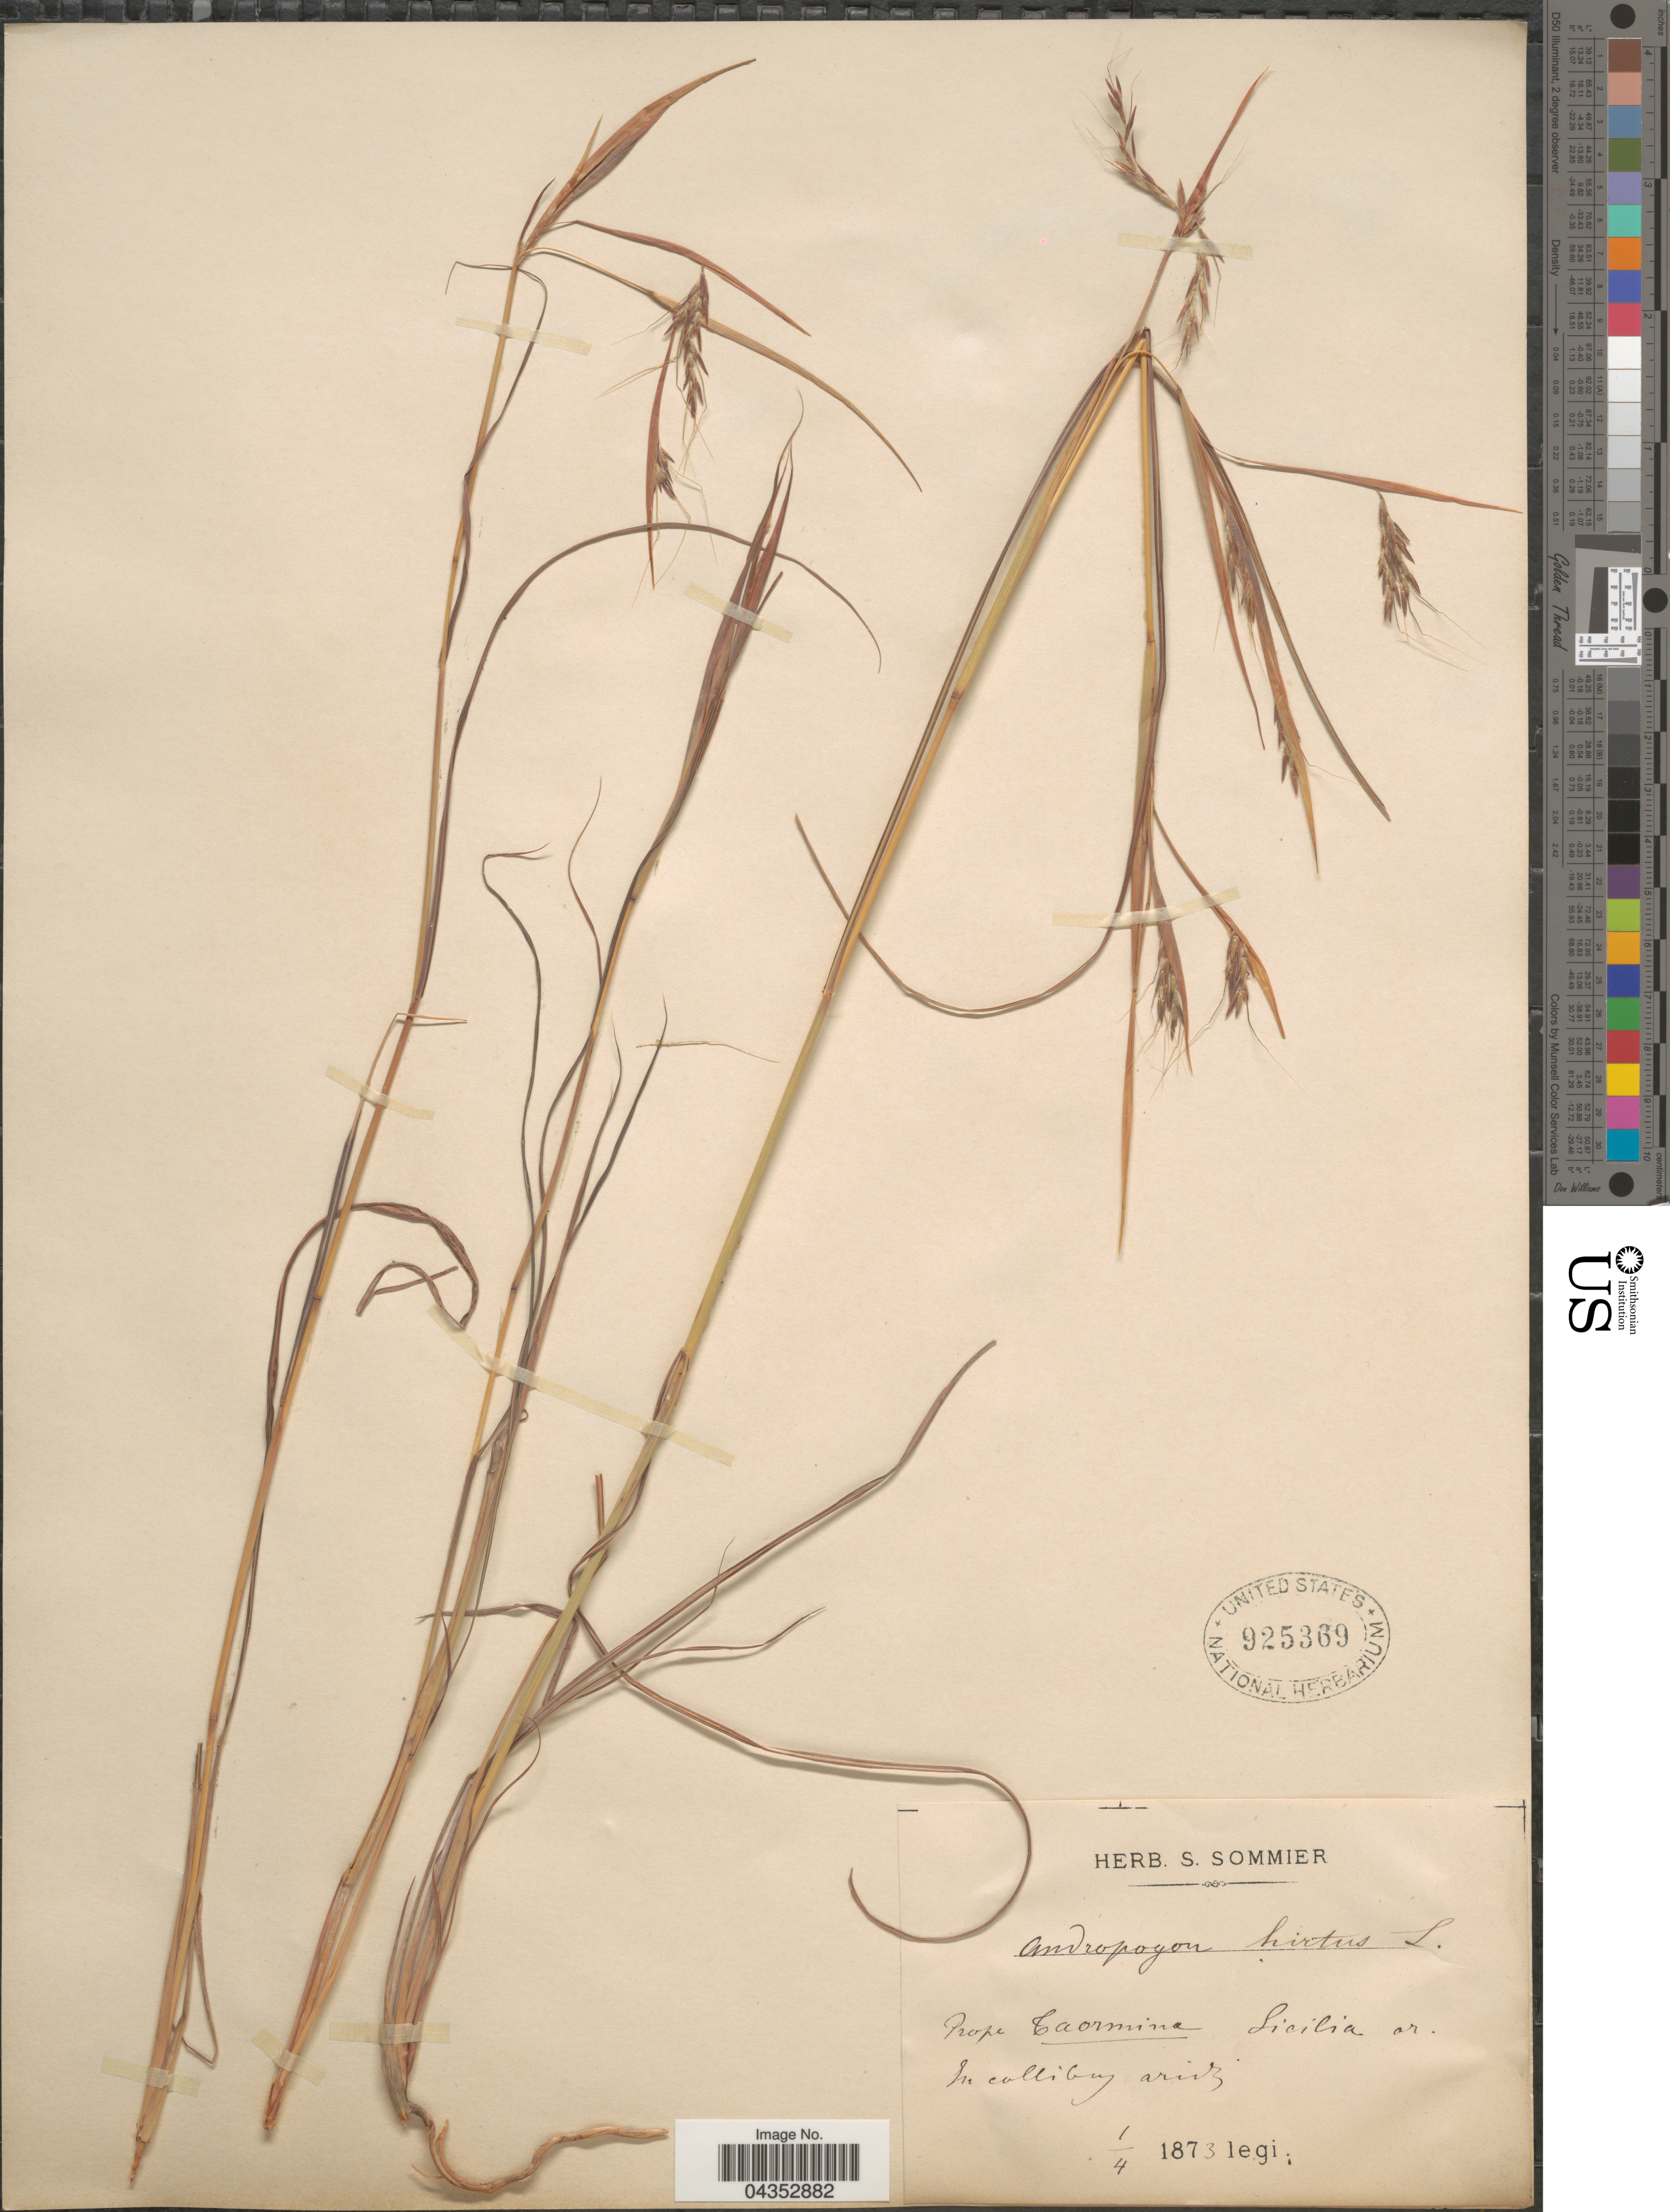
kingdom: Plantae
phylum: Tracheophyta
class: Liliopsida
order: Poales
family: Poaceae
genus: Hyparrhenia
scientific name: Hyparrhenia hirta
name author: (L.) Stapf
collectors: Ex herb. S. Sommier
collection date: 1873-04-01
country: Italy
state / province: Siciliana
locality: Prope Taormina Sicilia or. In collibus aridis.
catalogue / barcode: US 925369